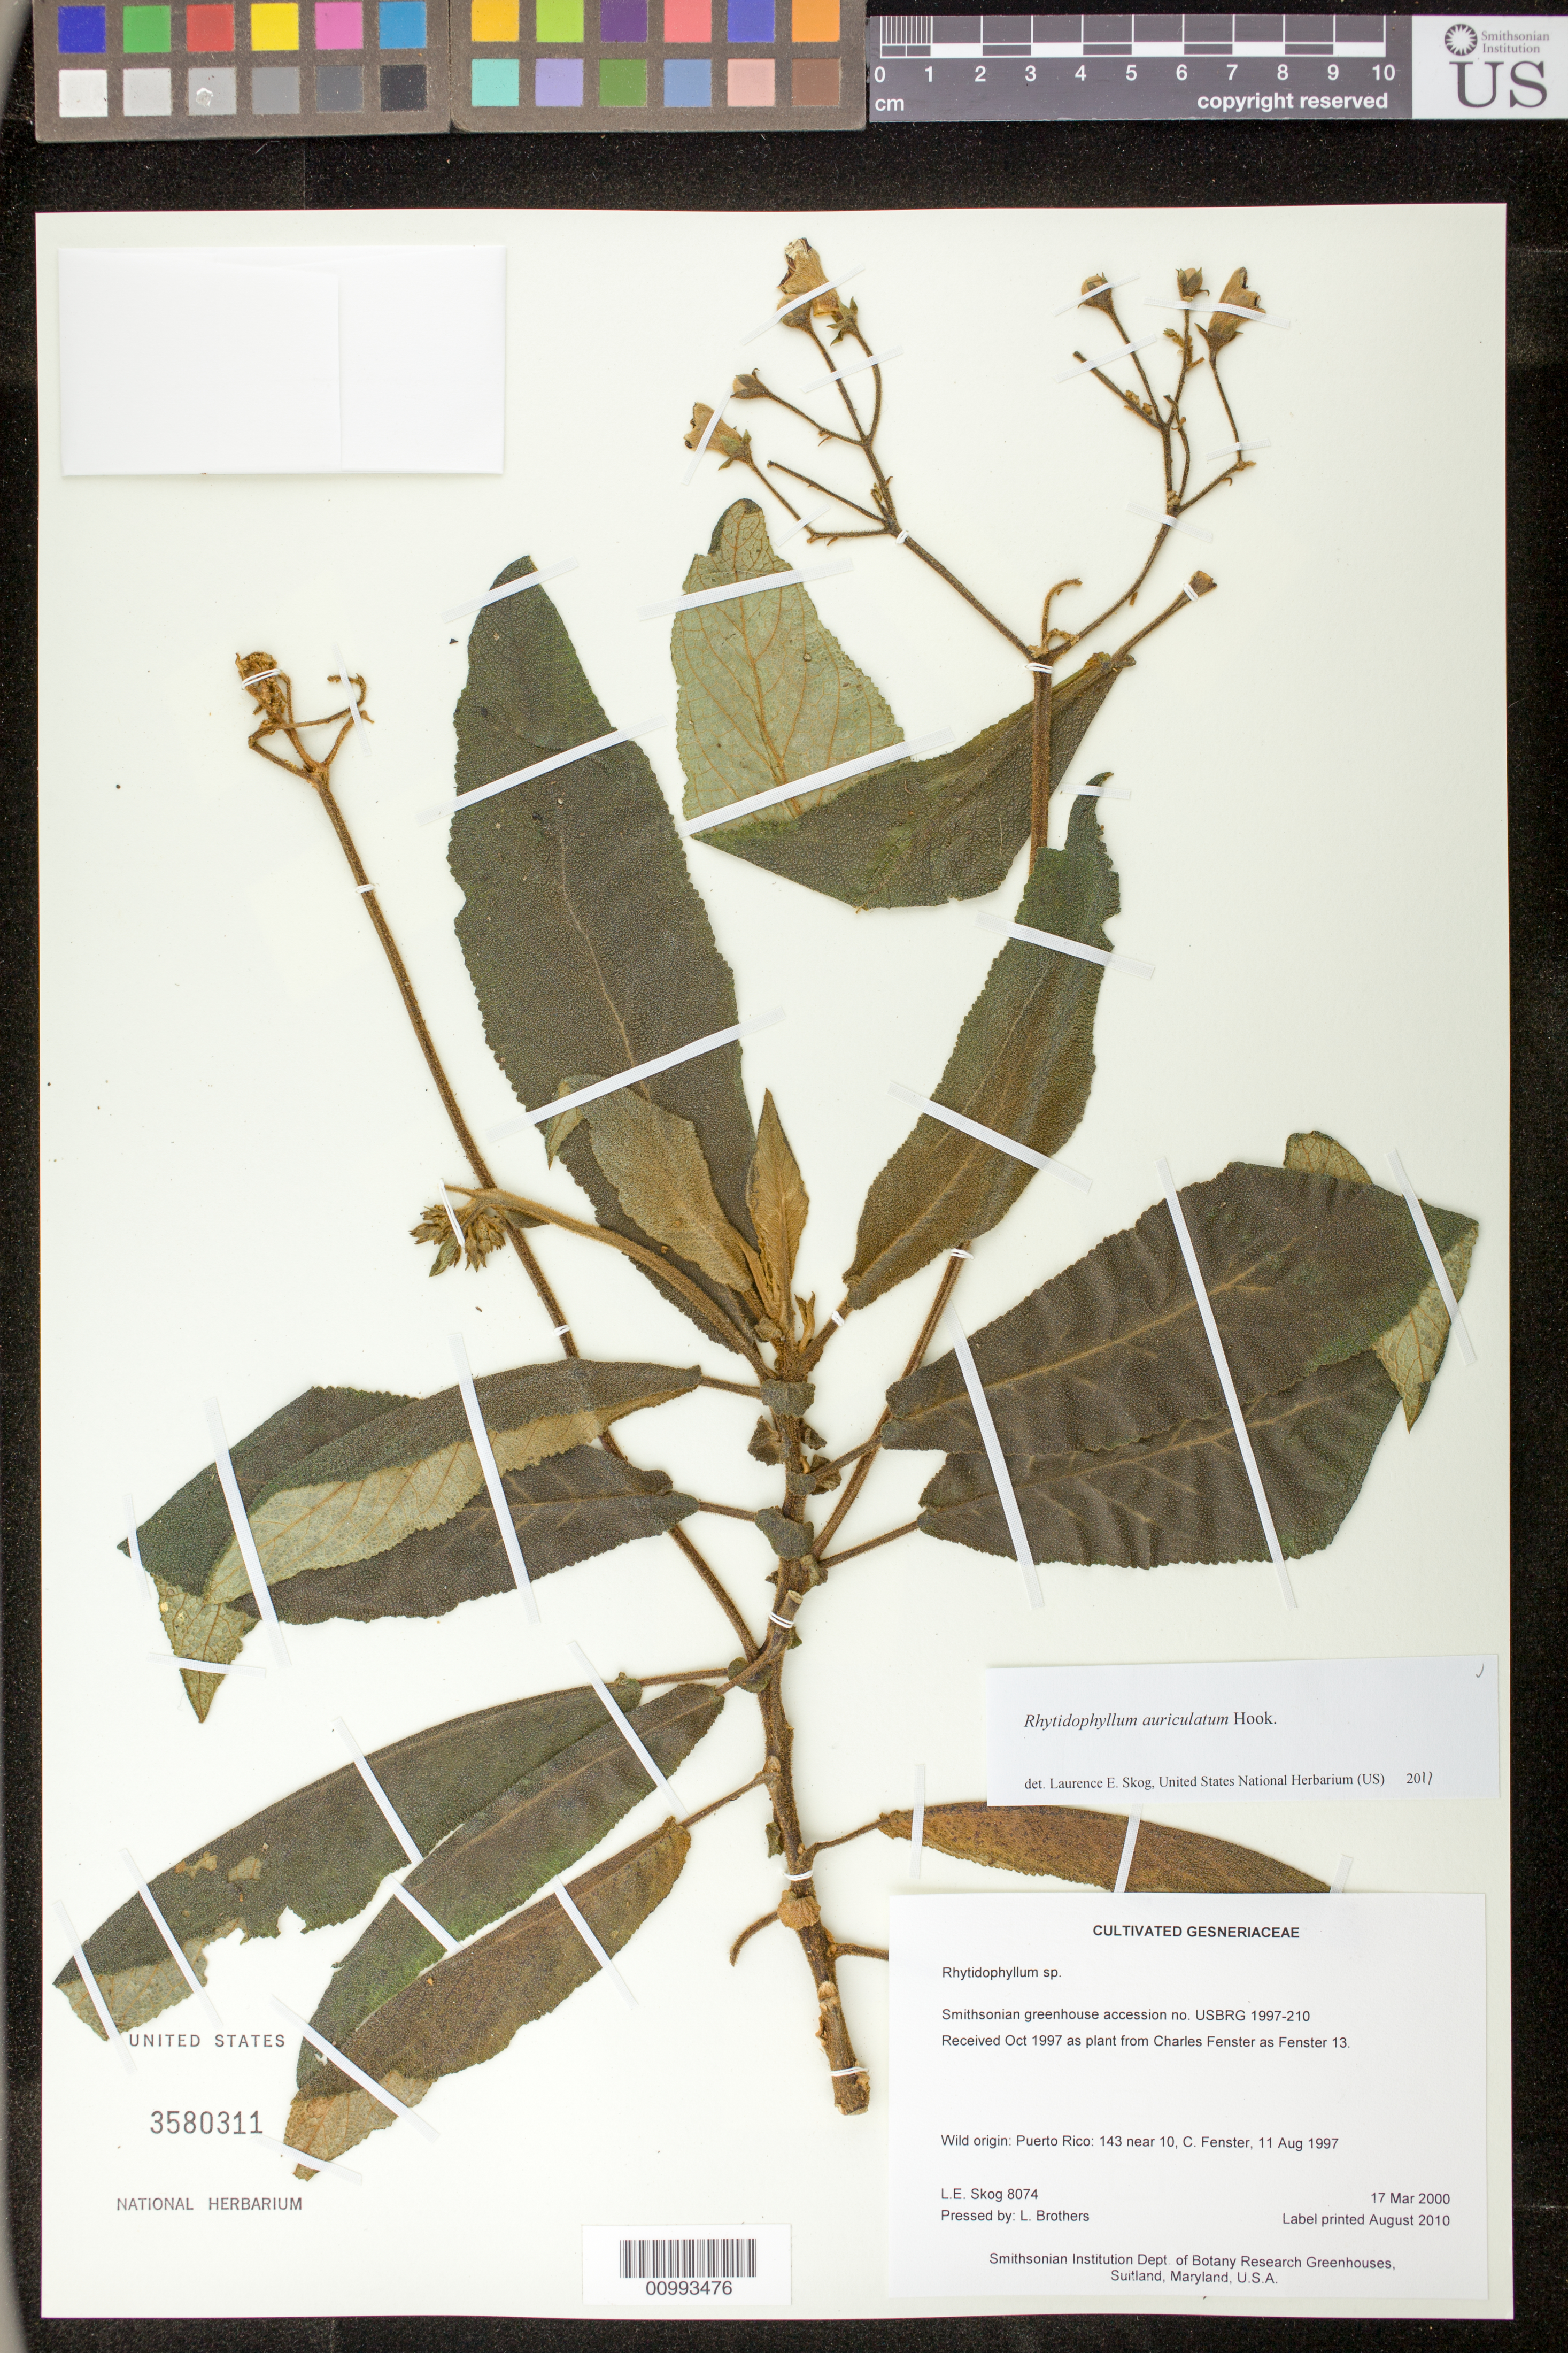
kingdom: Plantae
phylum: Tracheophyta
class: Magnoliopsida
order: Lamiales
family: Gesneriaceae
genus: Rhytidophyllum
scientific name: Rhytidophyllum auriculatum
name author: Hook.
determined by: Skog, Laurence E.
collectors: L. E. Skog & L. Brothers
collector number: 8074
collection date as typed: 17 Mar 2000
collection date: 2000-03-17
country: Puerto Rico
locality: Smithsonian Institution Dept. of Botany Research Greenhouses, Suitland, Maryland, U.S.A.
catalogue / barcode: US 3580311